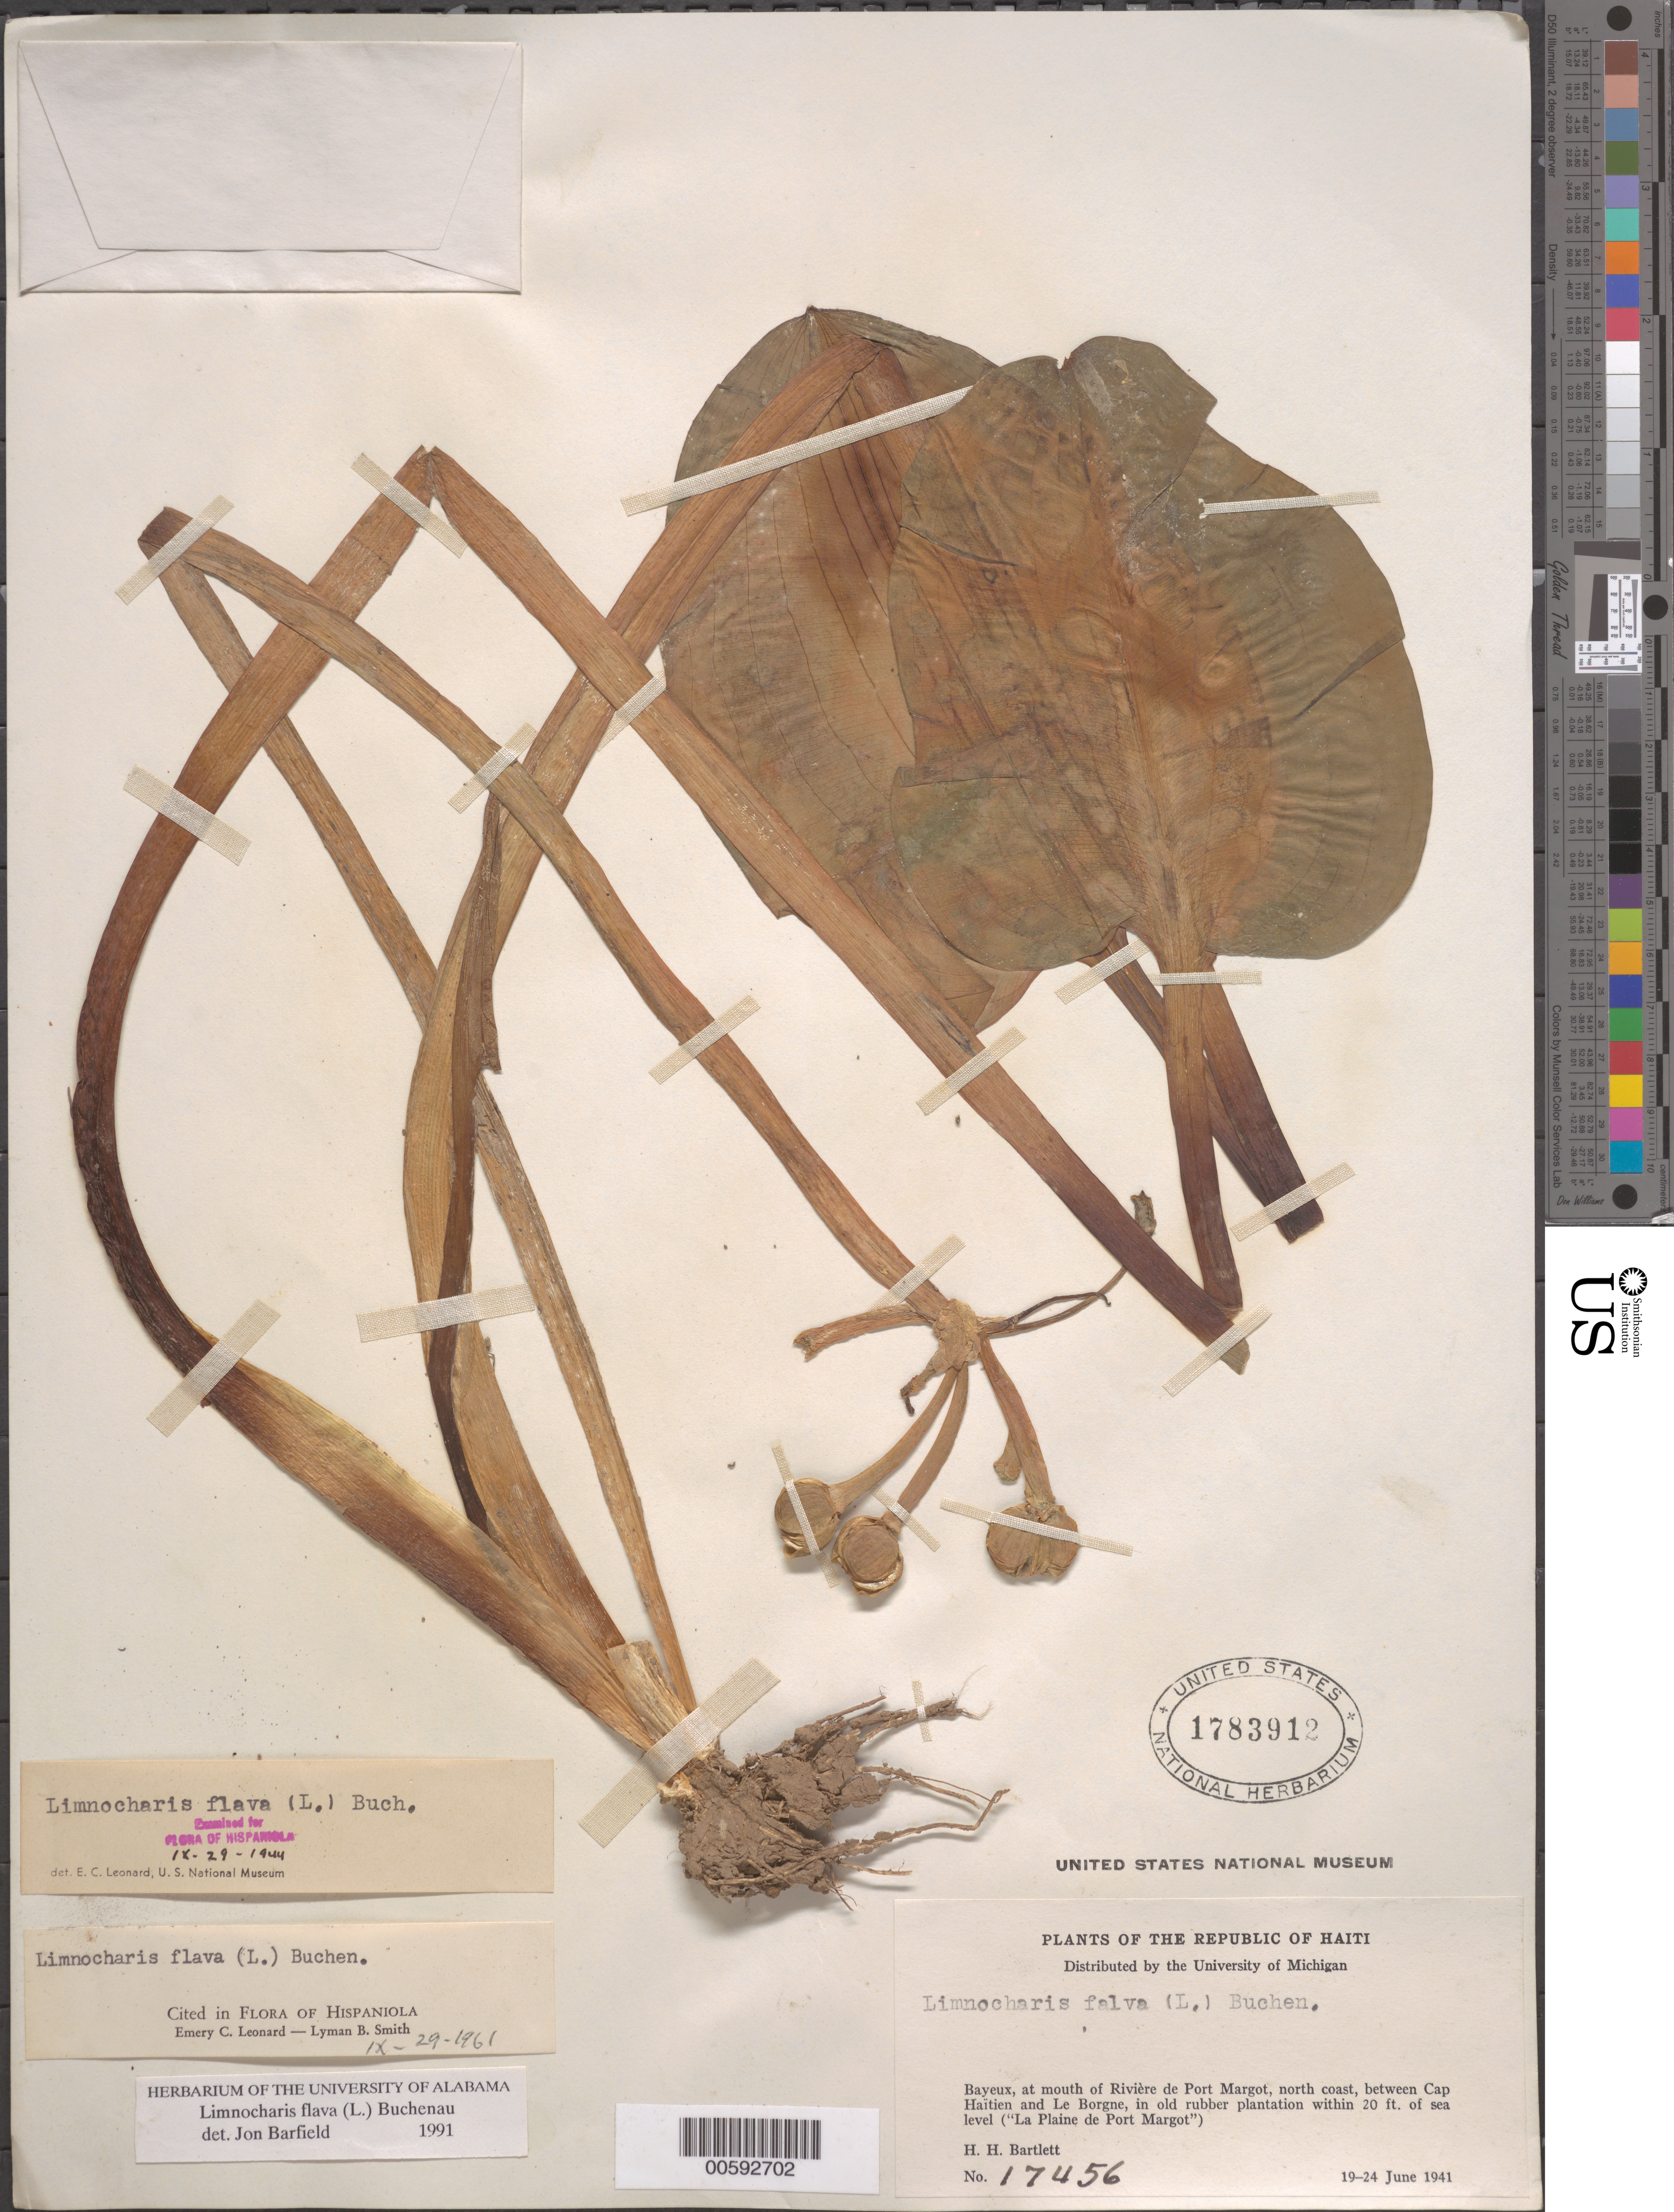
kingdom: Plantae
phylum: Tracheophyta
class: Liliopsida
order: Alismatales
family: Alismataceae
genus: Limnocharis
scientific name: Limnocharis flava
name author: (L.) Buchenau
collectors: H. H. Bartlett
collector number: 17456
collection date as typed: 19 Jun 1941 to 24 Jun 1941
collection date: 1941-06-19/1941-06-24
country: Haiti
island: Hispaniola Island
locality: Bayeux, Riviere de Port Margot, Between Cap Haitien and Le Borgne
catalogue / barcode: US 1783912